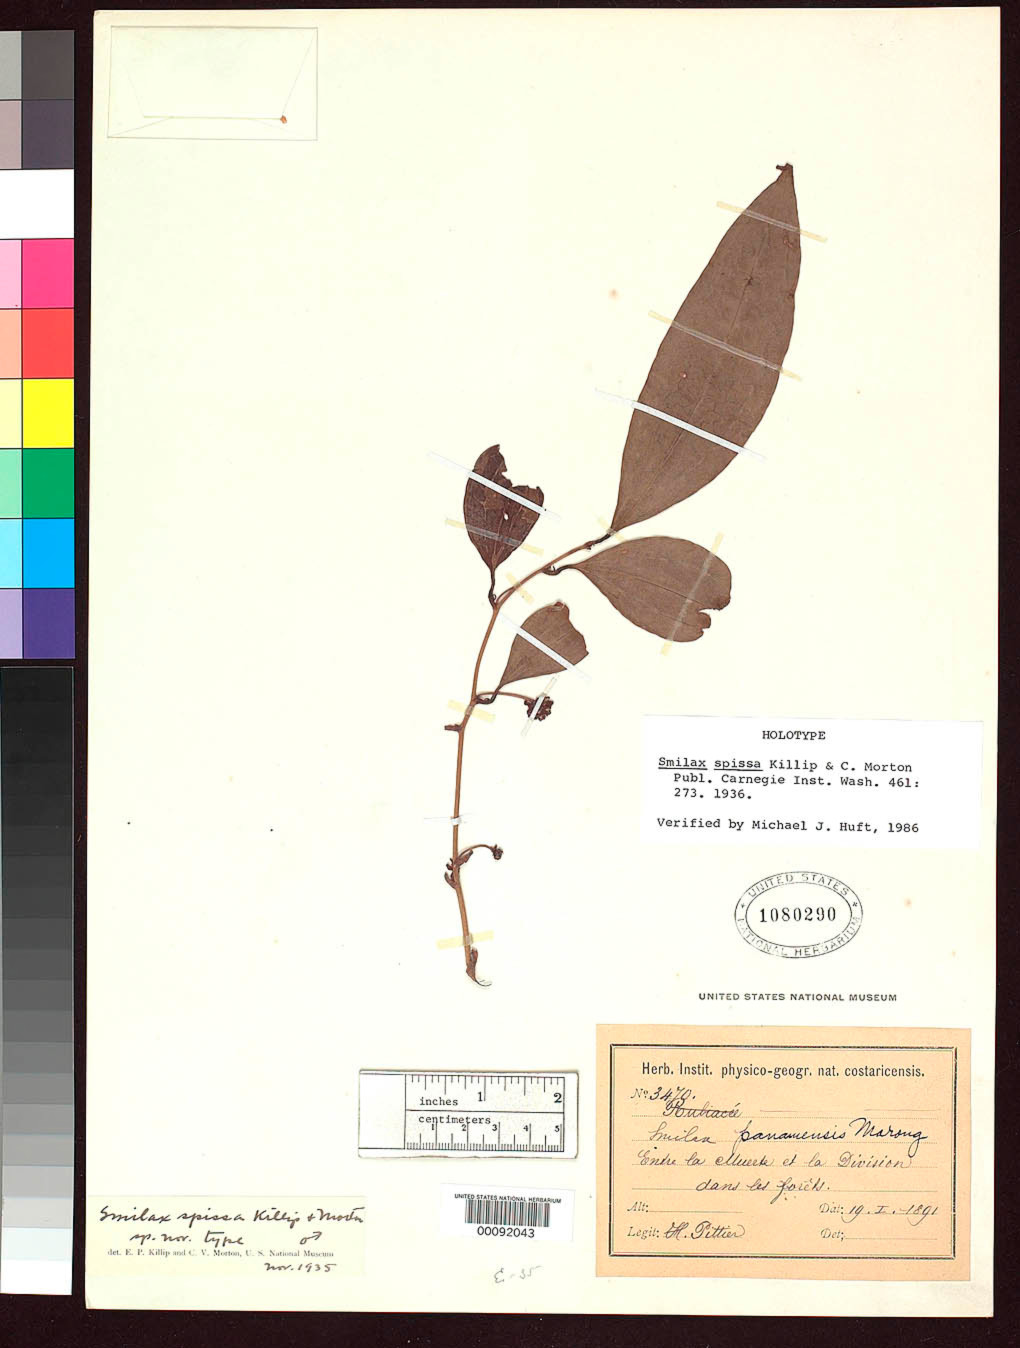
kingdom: Plantae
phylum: Tracheophyta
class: Liliopsida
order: Liliales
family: Smilacaceae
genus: Smilax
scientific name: Smilax spissa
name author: Killip & C.V. Morton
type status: Holotype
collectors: H. F. Pittier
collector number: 3470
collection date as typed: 19 Jan 1891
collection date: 1891-01-19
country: Costa Rica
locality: Between La Muerte & La Division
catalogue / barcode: US 1080290